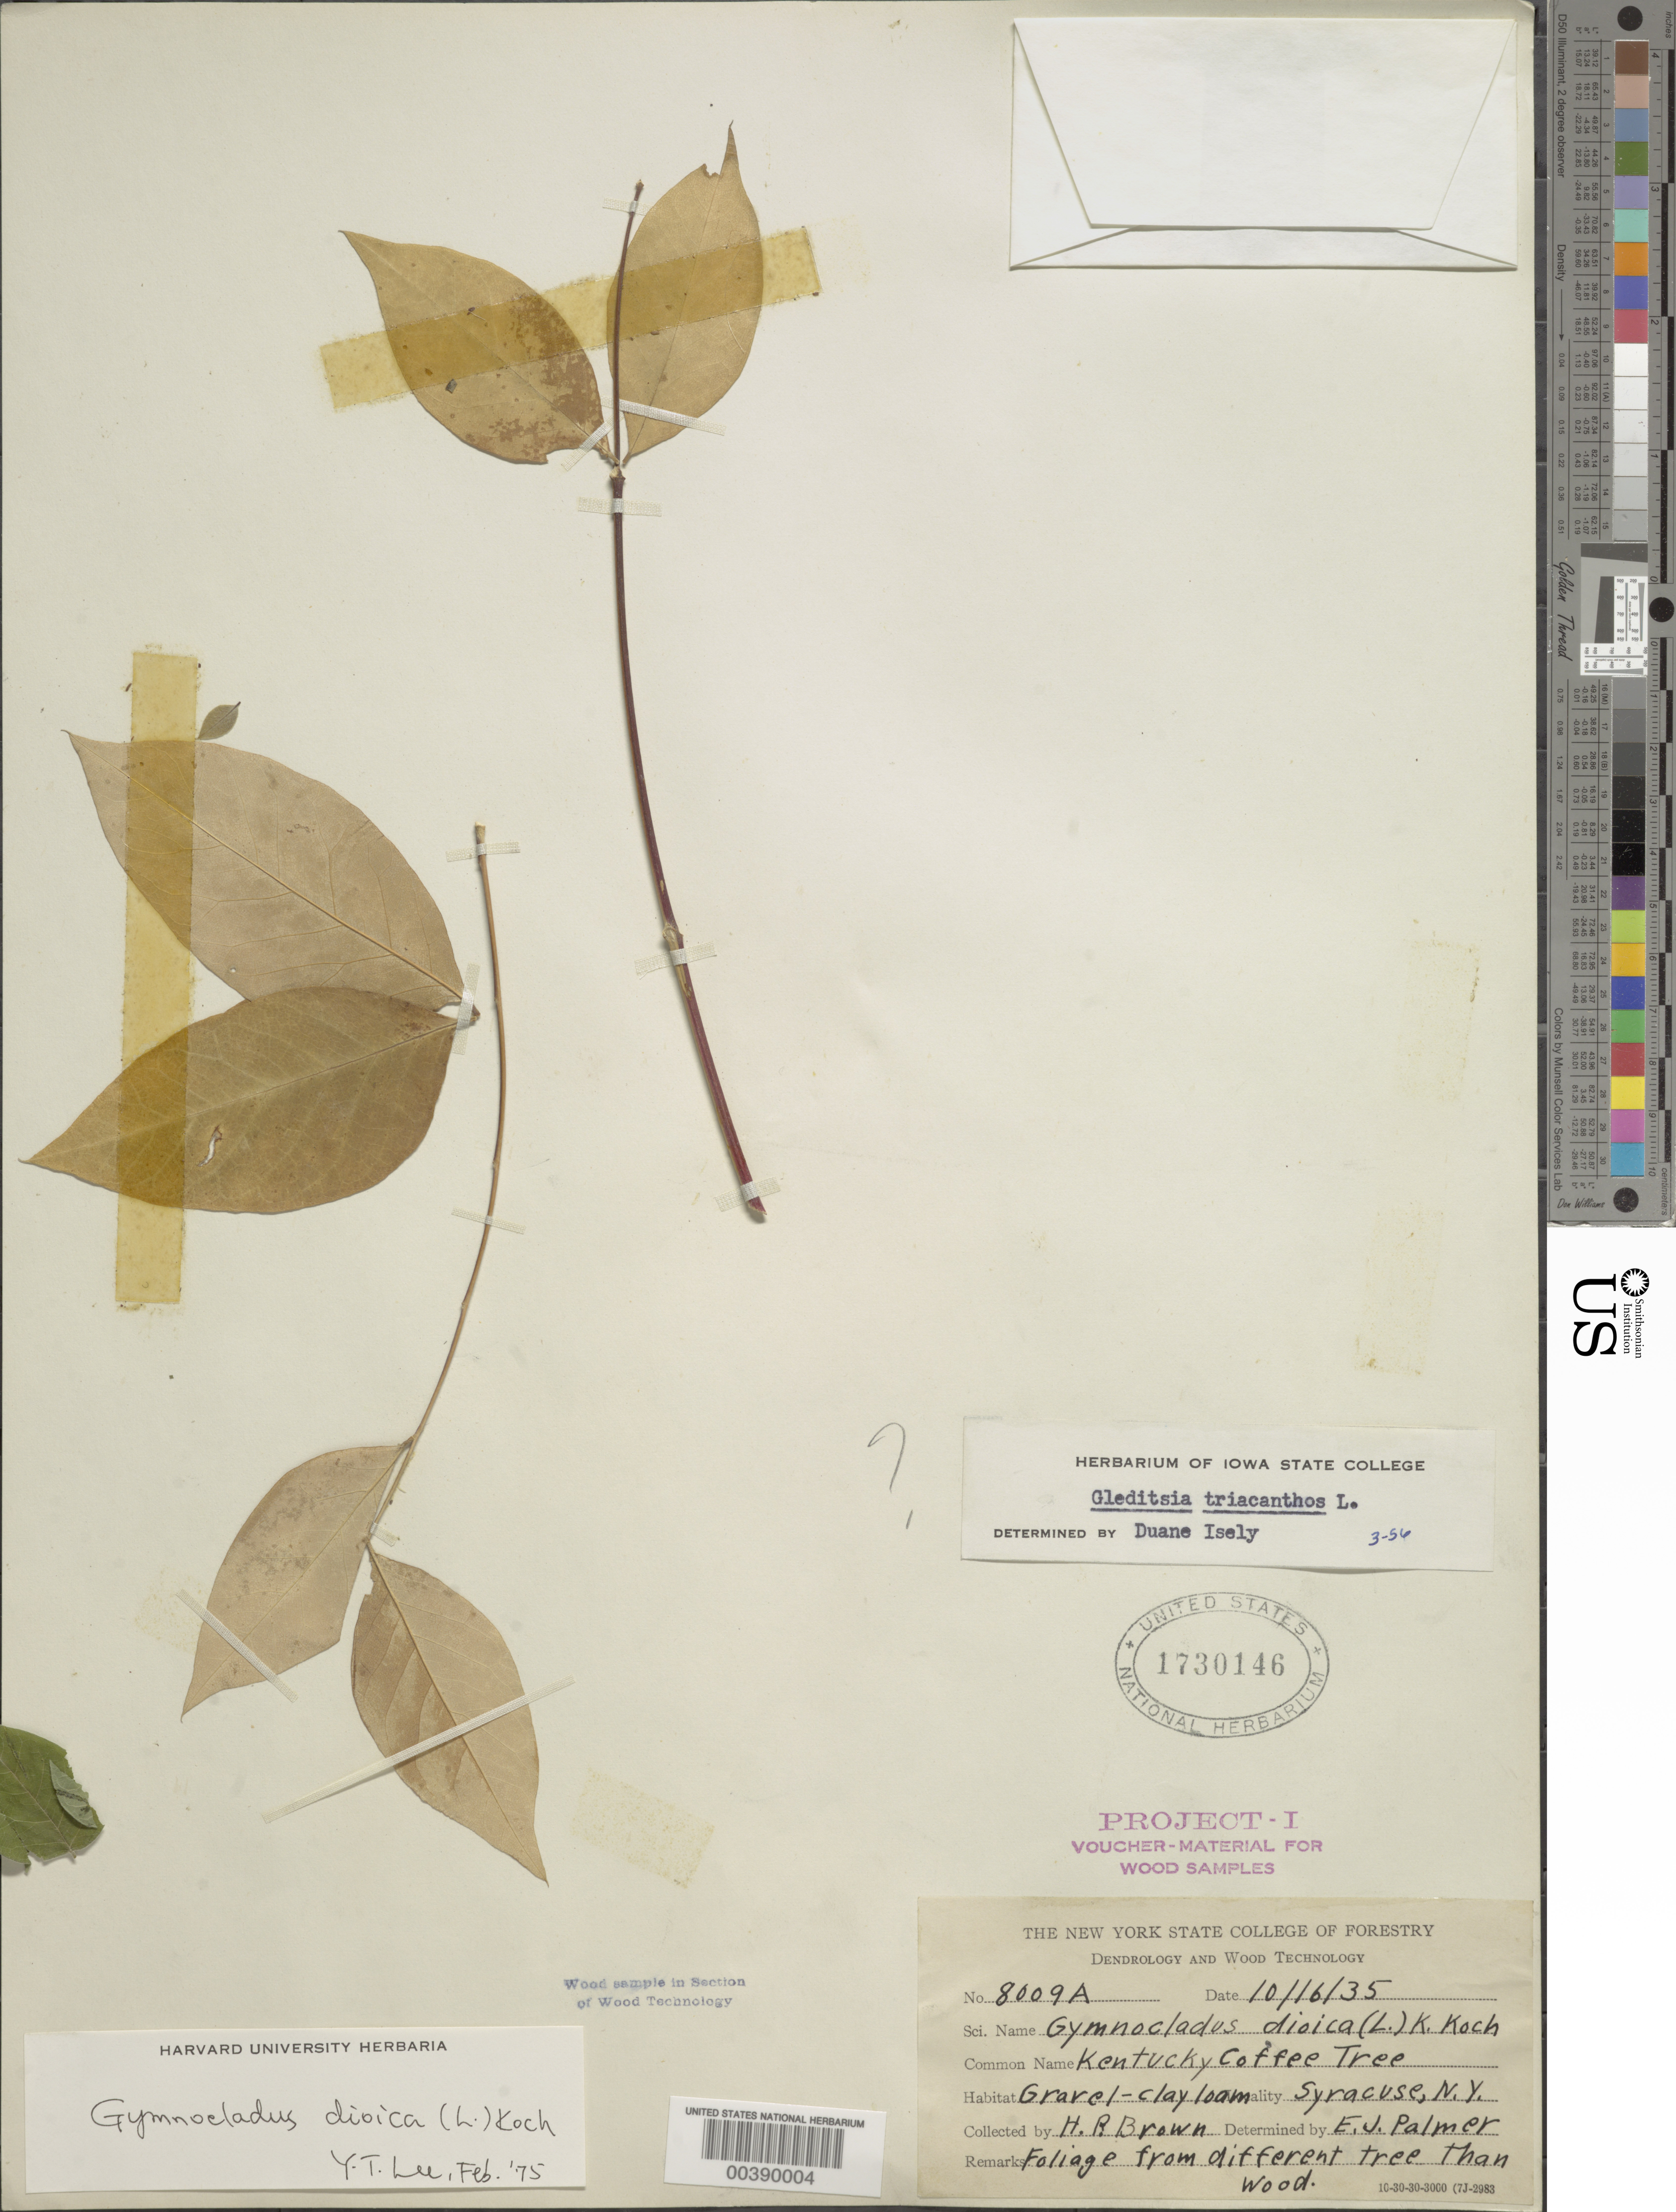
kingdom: Plantae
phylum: Tracheophyta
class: Magnoliopsida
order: Fabales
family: Fabaceae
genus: Gymnocladus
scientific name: Gymnocladus dioicus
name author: (L.) K. Koch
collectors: H. R. Brown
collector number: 8009a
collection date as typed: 16 Oct 1935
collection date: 1935-10-16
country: United States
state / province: New York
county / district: Onondaga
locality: Syracuse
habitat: Gravel-clay loam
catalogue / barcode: US 1730146